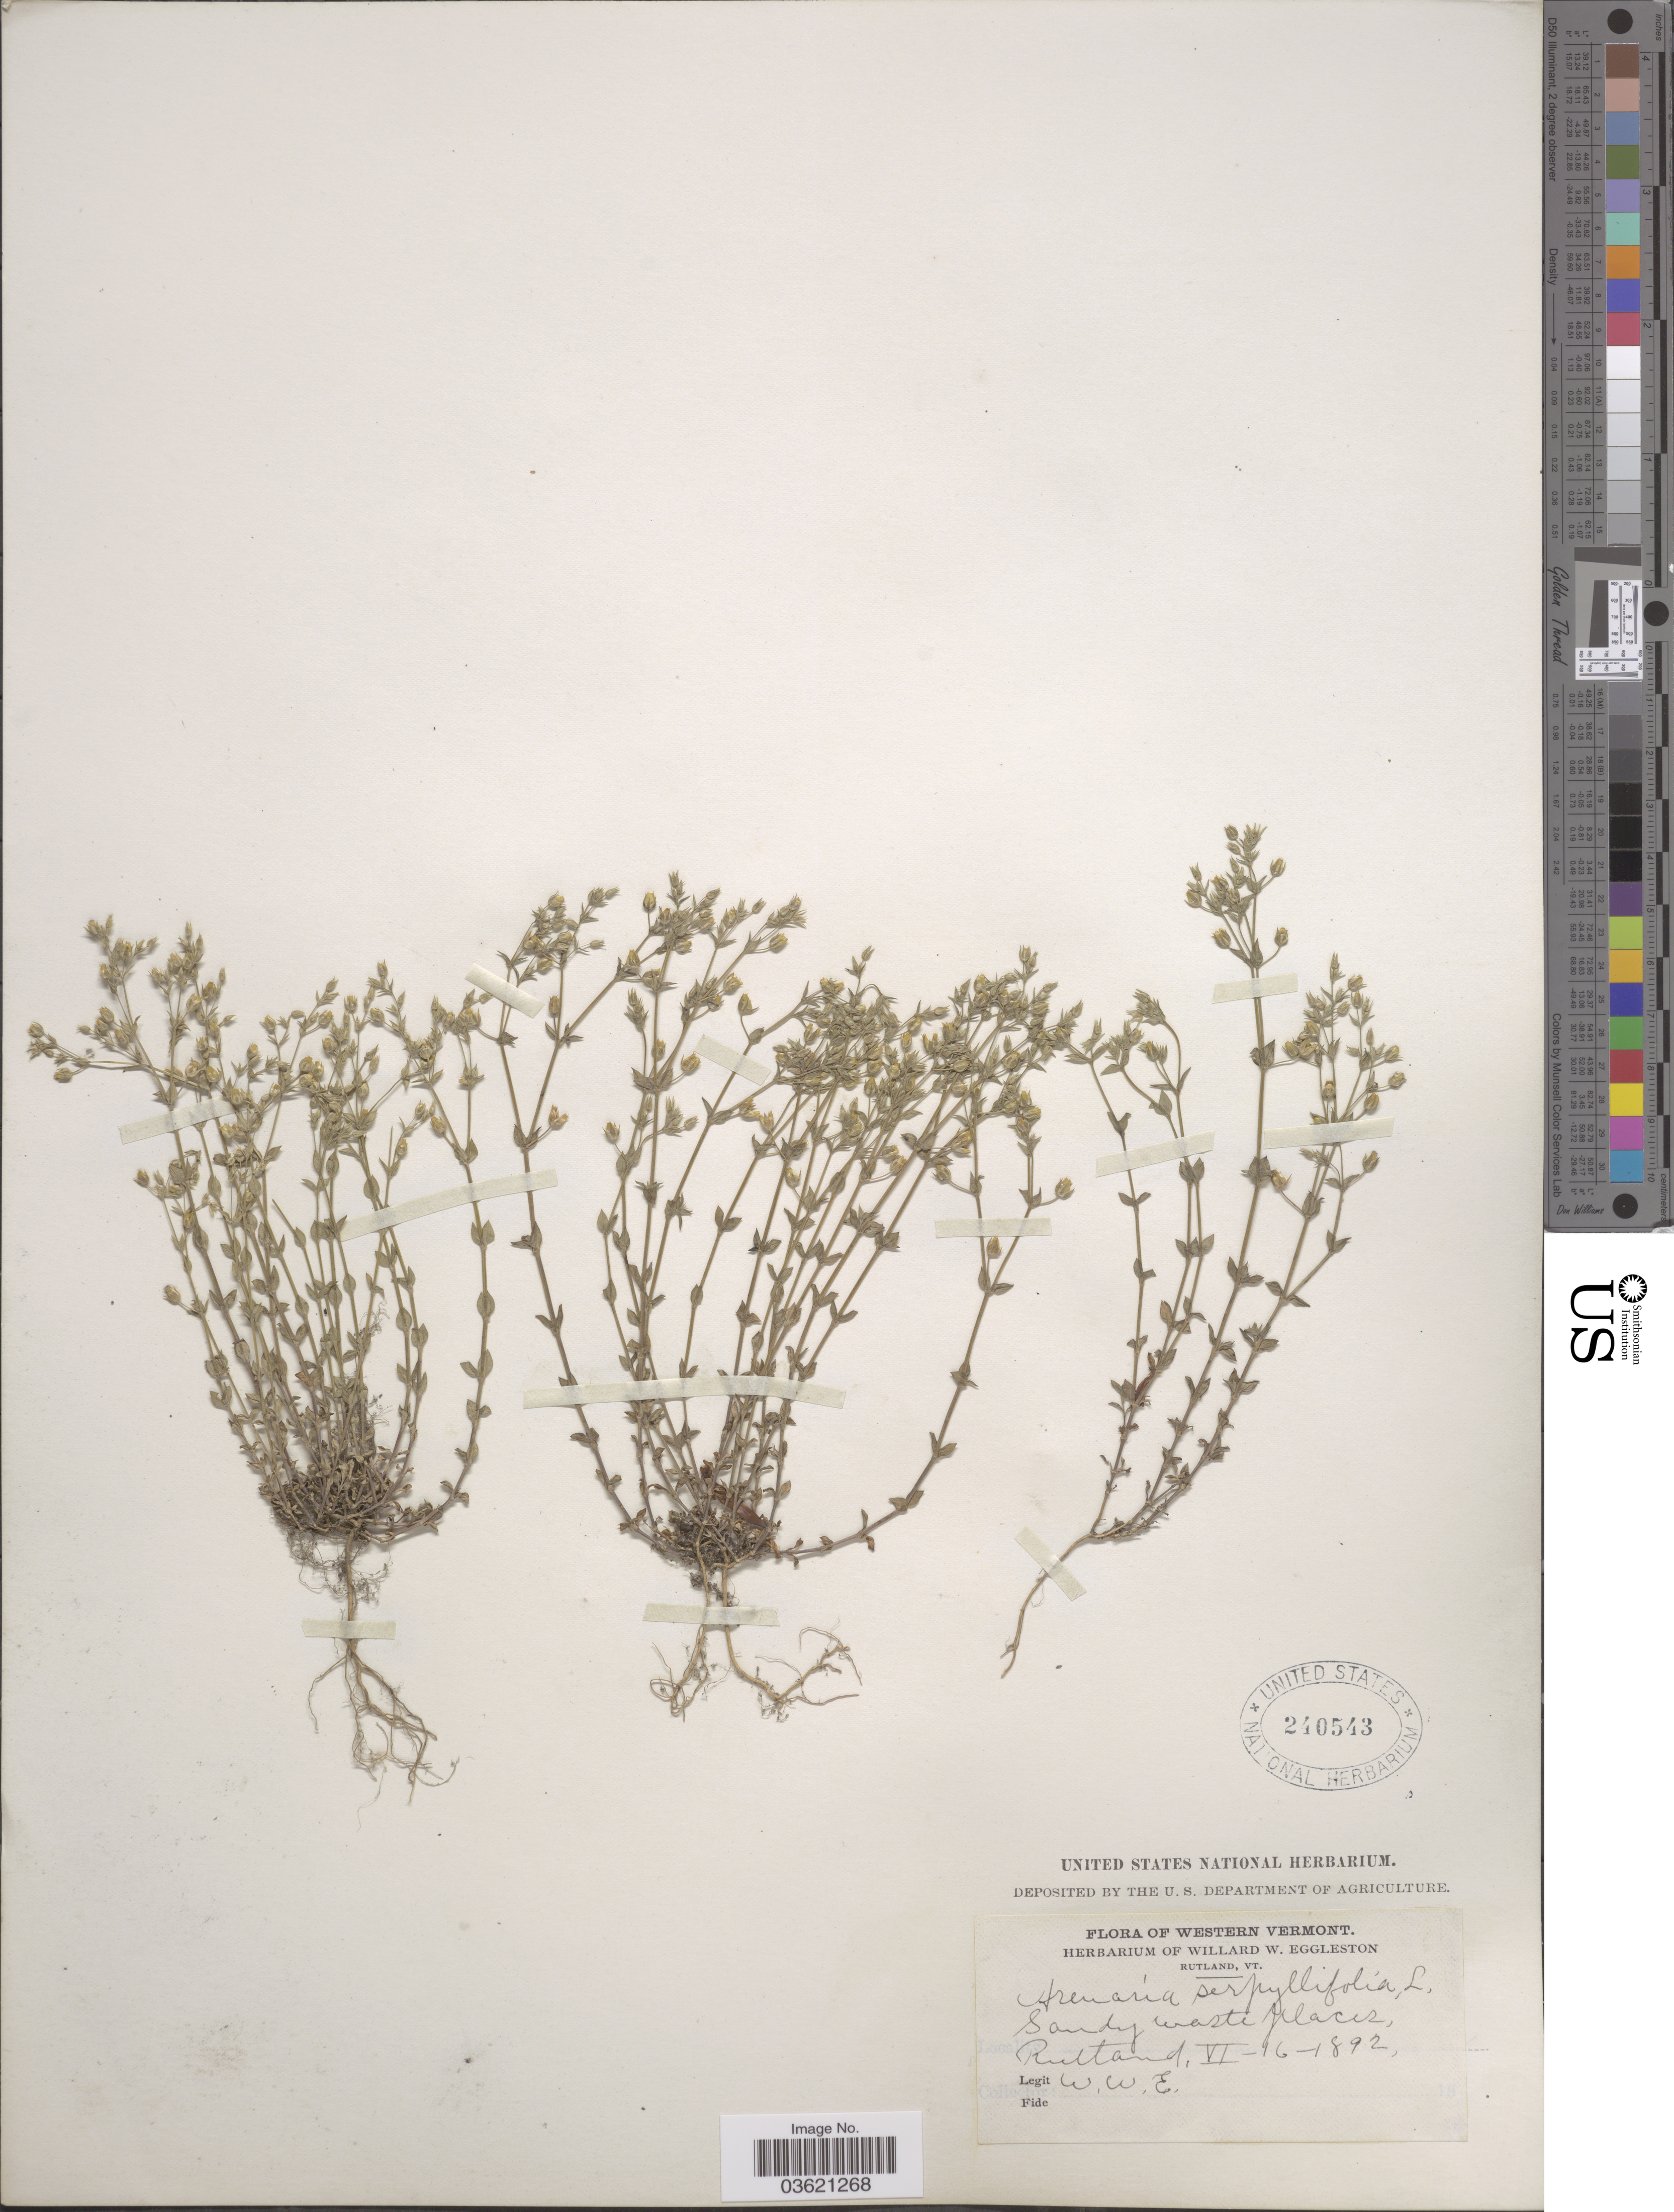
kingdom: Plantae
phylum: Tracheophyta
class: Magnoliopsida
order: Caryophyllales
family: Caryophyllaceae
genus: Arenaria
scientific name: Arenaria serpyllifolia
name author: L.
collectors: W. W. Eggleston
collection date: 1892-06-16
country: United States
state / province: Vermont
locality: Western Vermont. Rutland.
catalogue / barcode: US 240543